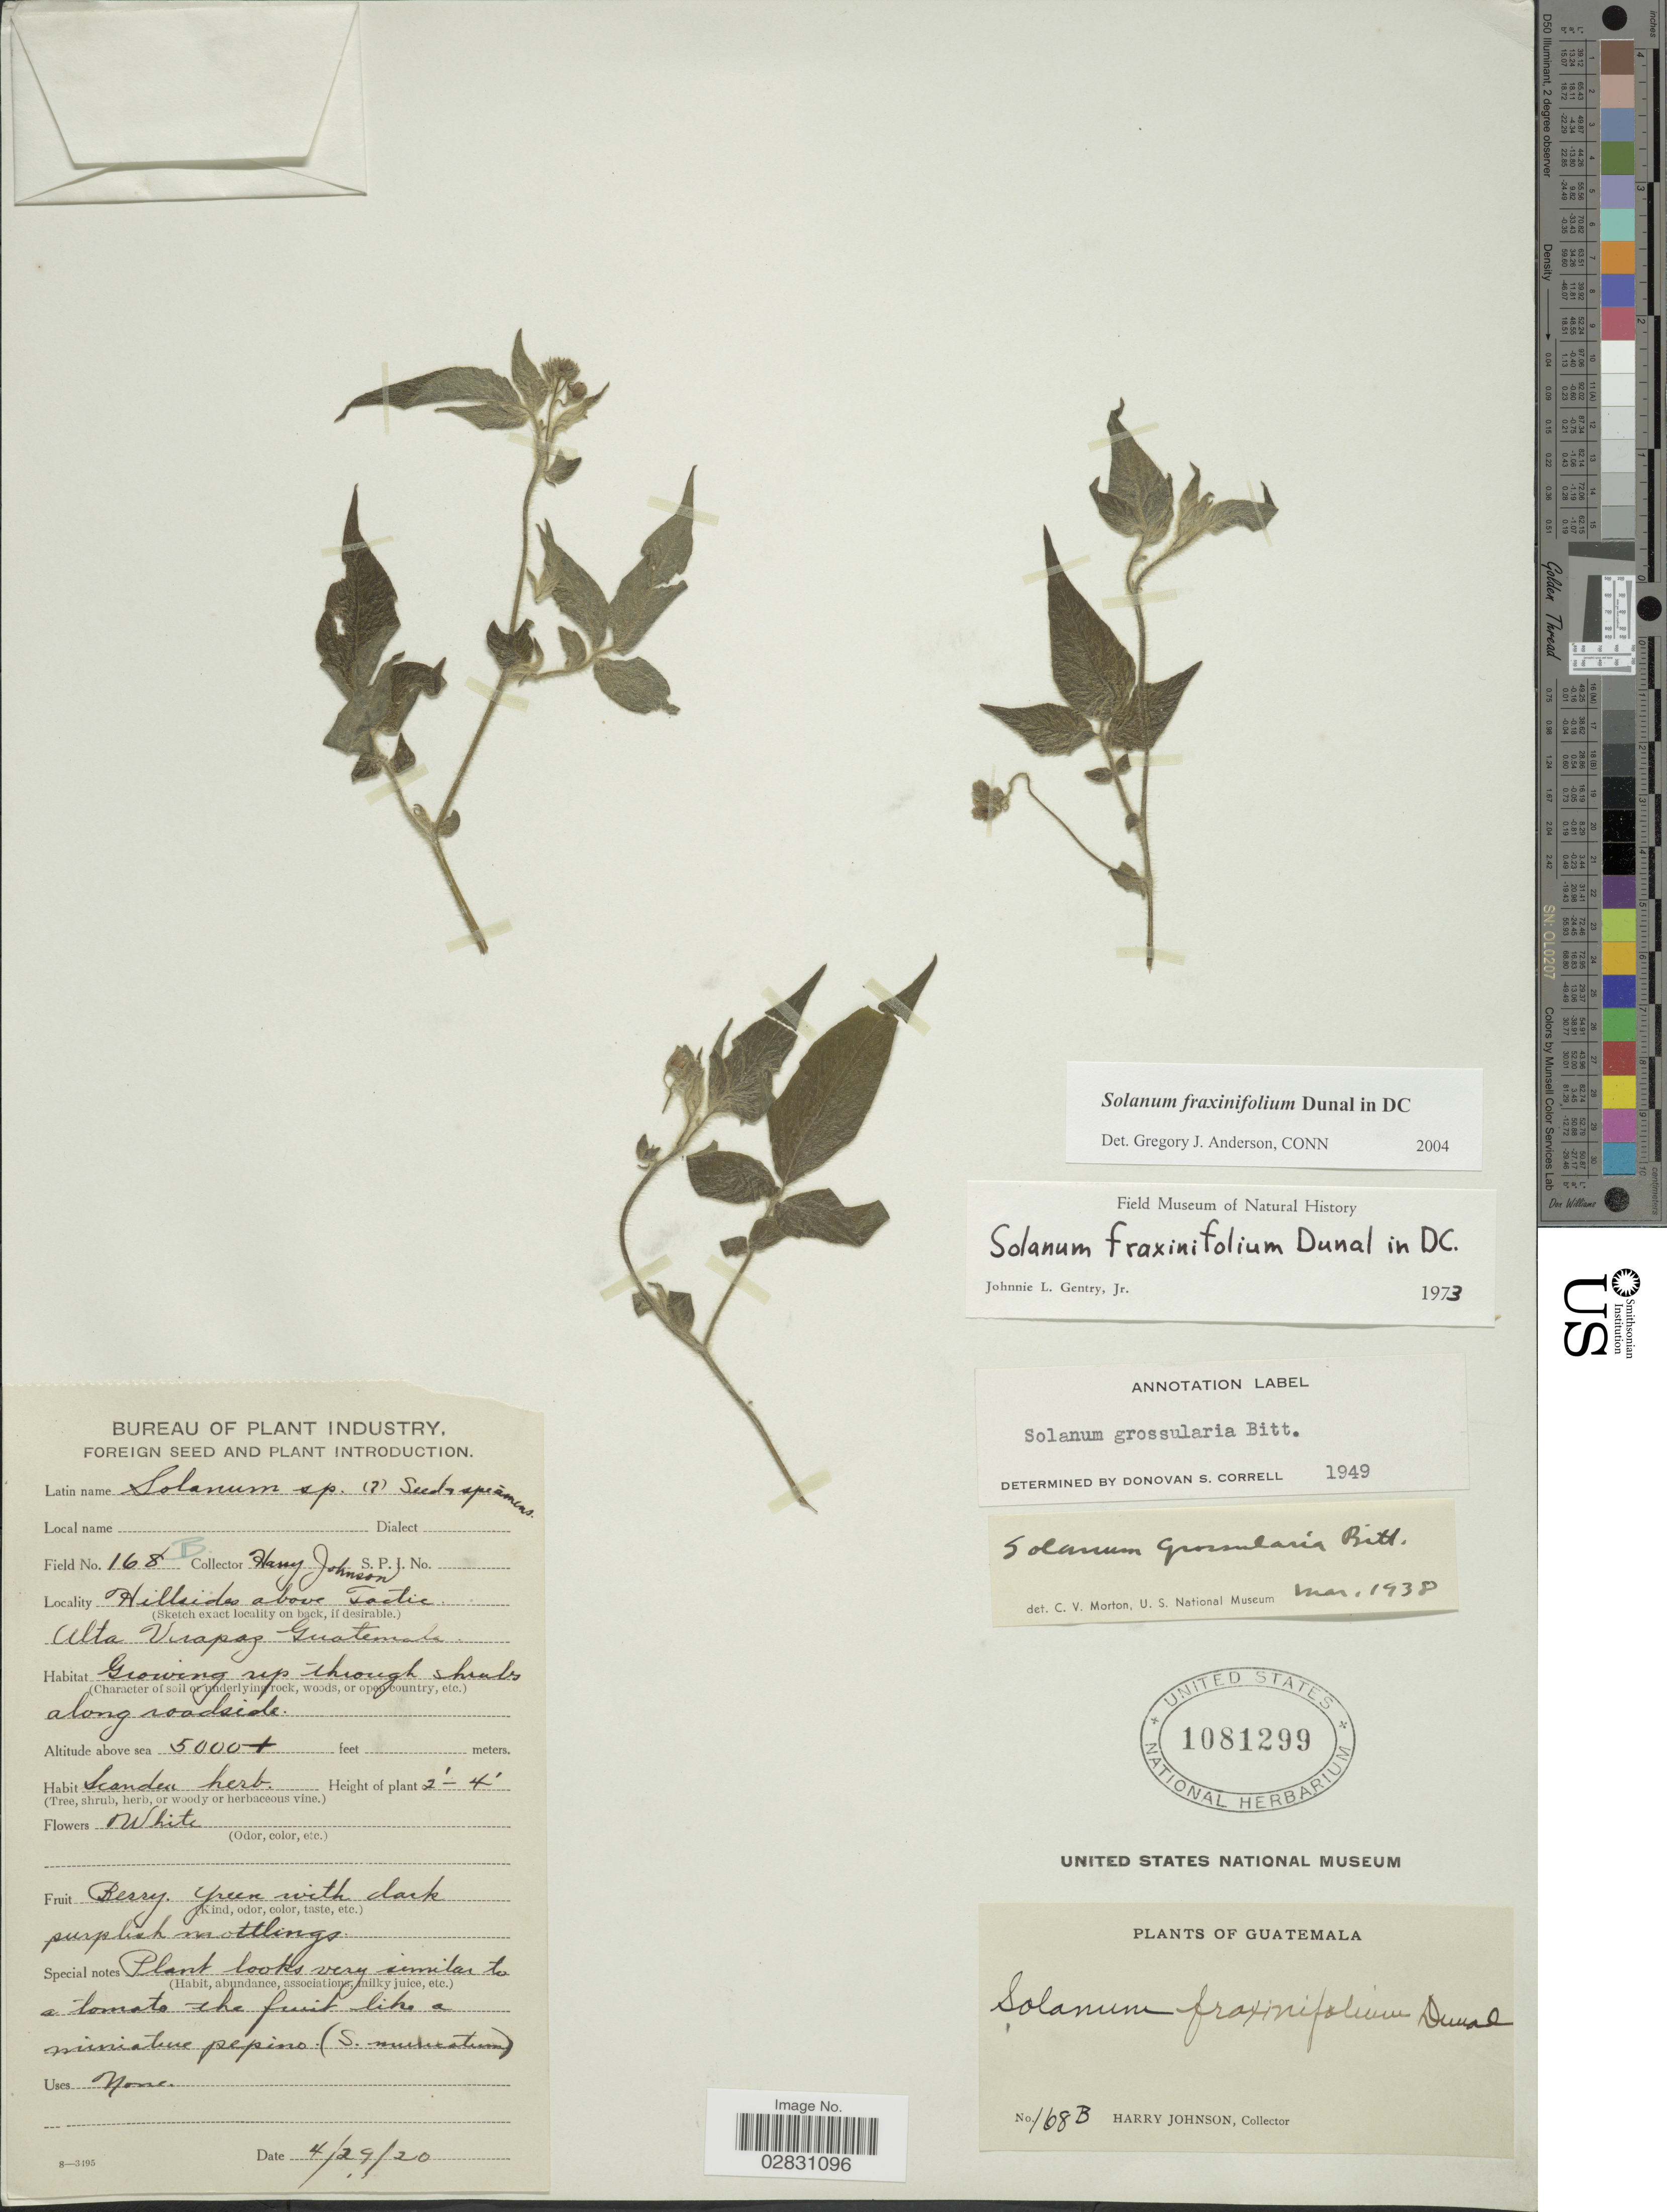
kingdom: Plantae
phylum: Tracheophyta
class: Magnoliopsida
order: Solanales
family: Solanaceae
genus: Solanum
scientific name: Solanum fraxinifolium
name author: Dunal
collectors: H. Johnson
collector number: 168B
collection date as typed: Transcribed d/m/y: 29/4/20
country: Guatemala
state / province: Alta Verapaz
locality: Hillsides above Tactic.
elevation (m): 1524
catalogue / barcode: US 1081299